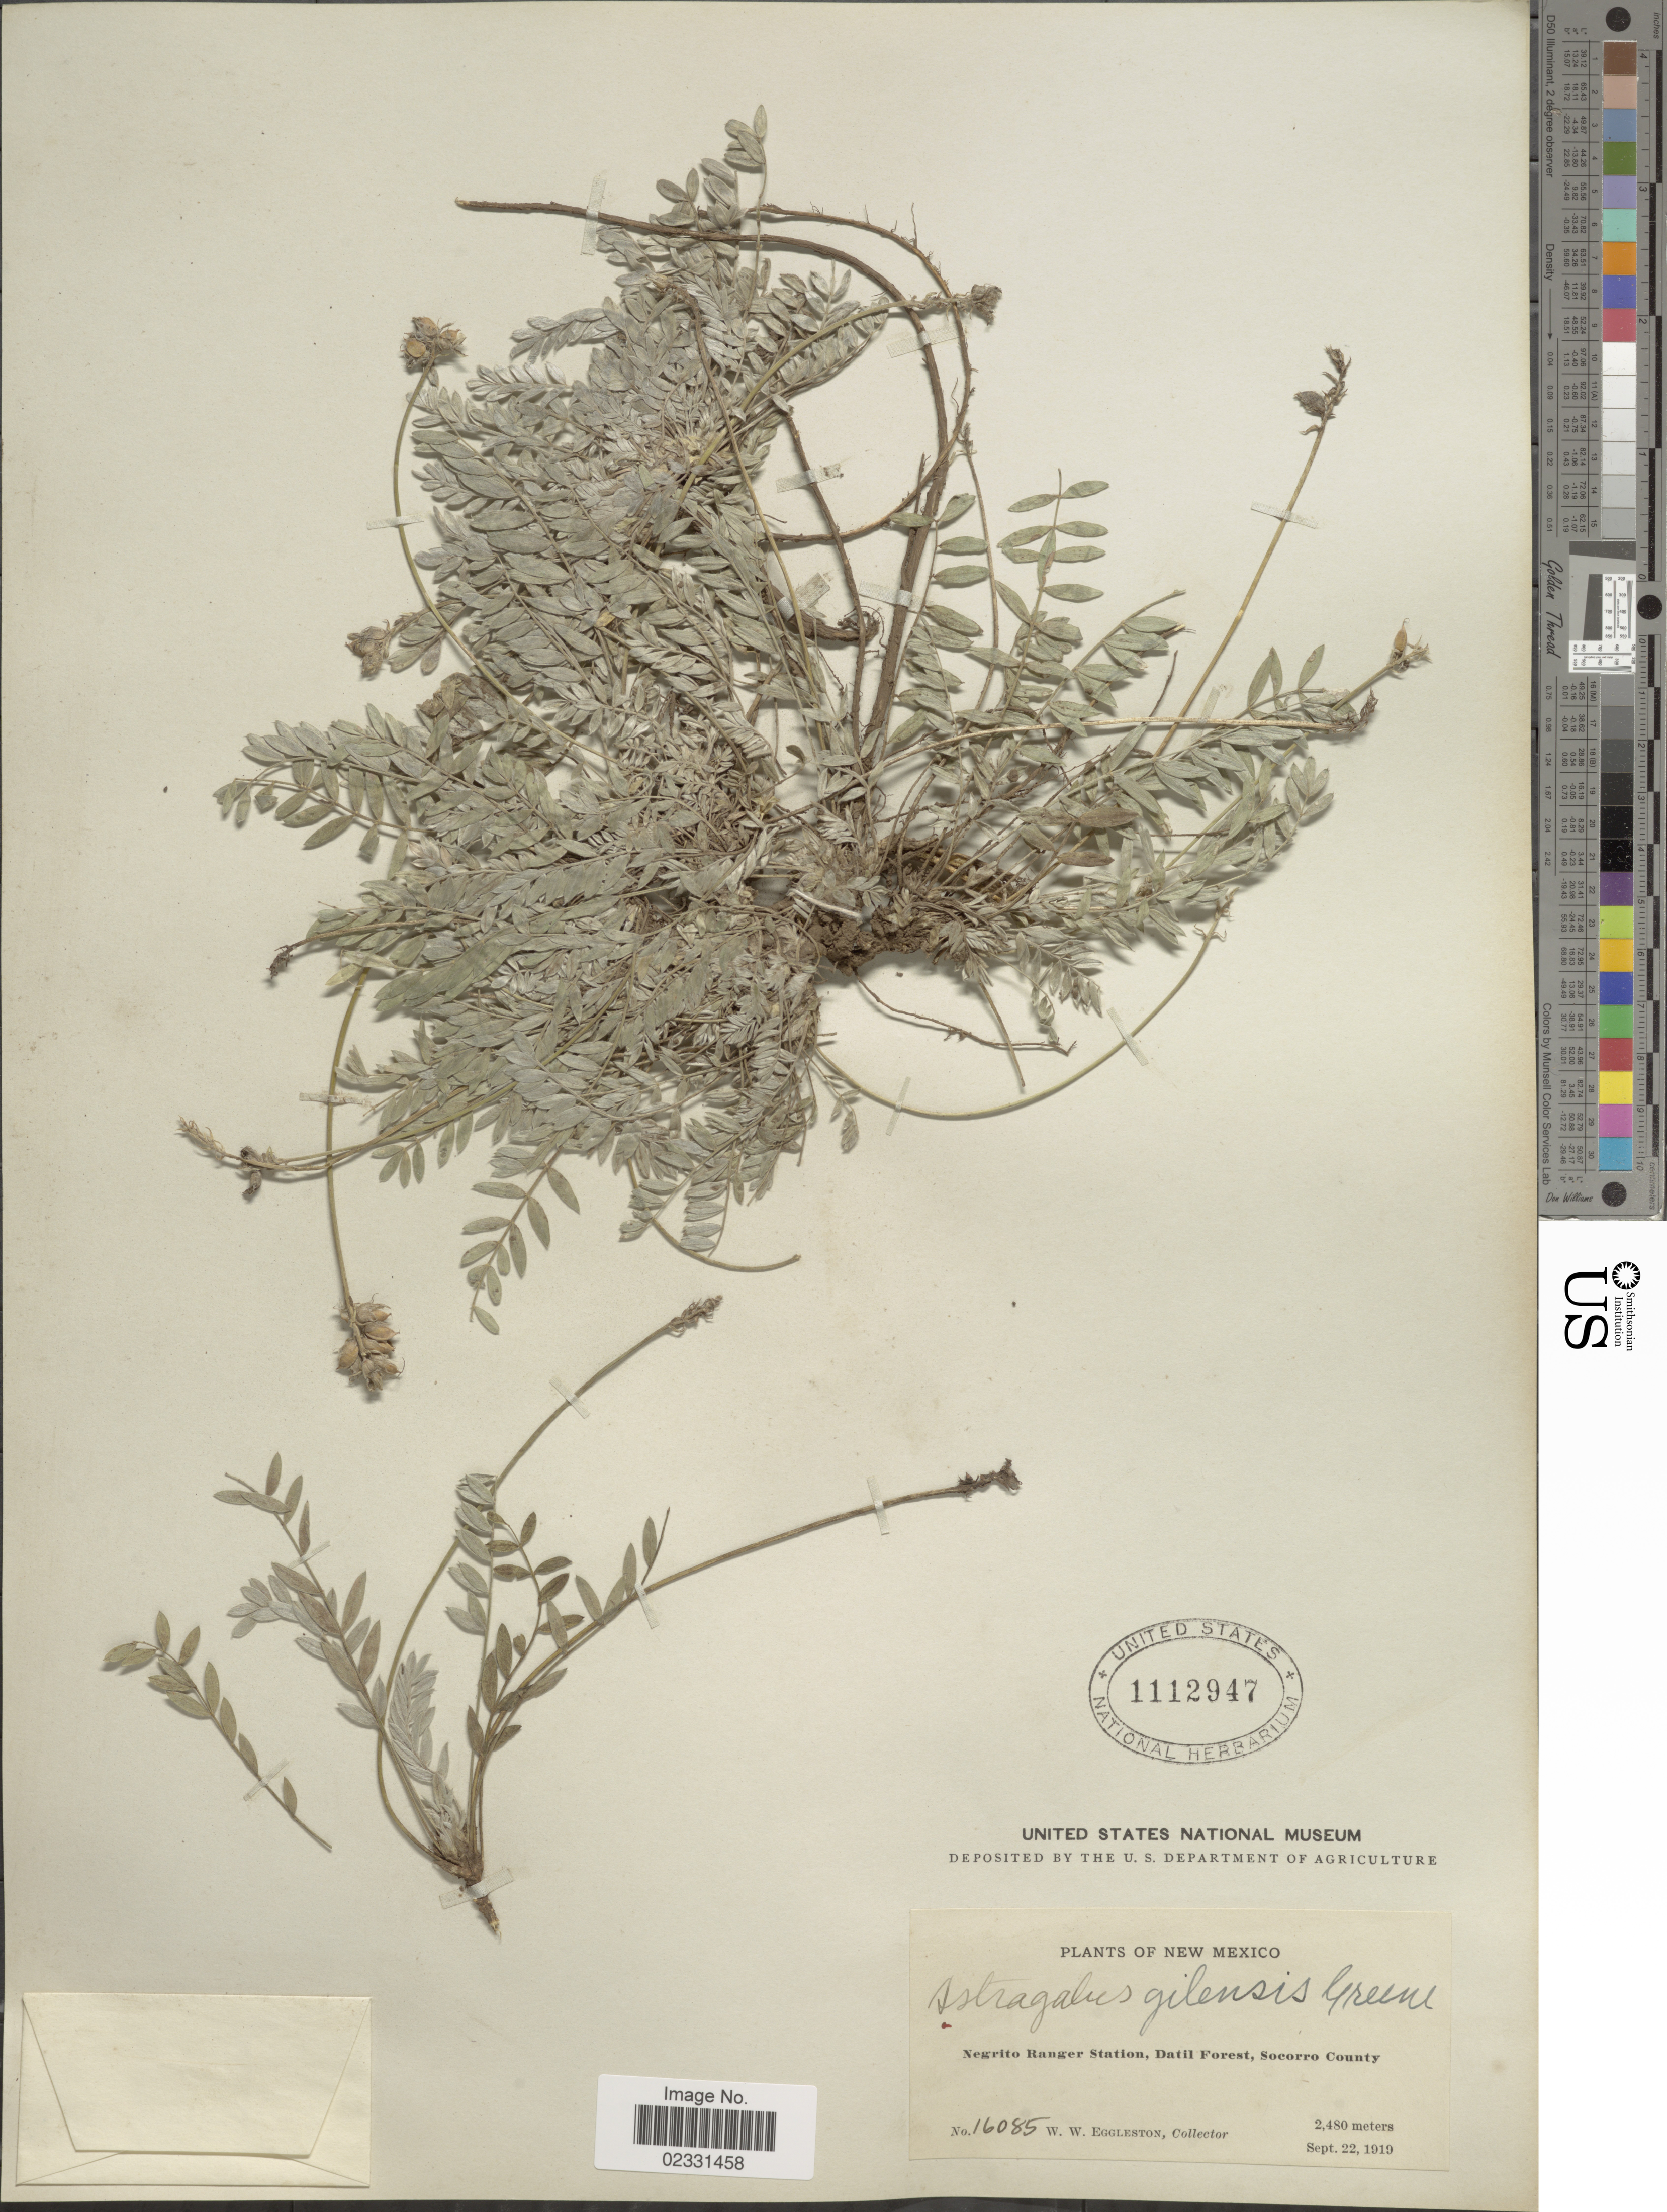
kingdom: Plantae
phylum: Tracheophyta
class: Magnoliopsida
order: Fabales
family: Fabaceae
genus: Astragalus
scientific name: Astragalus gilensis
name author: Greene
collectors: W. W. Eggleston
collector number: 16085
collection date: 1919-09-22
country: United States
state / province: New Mexico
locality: Negrito Ranger Station, Datil Forest, Socorro County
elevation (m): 2480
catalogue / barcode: US 1112947